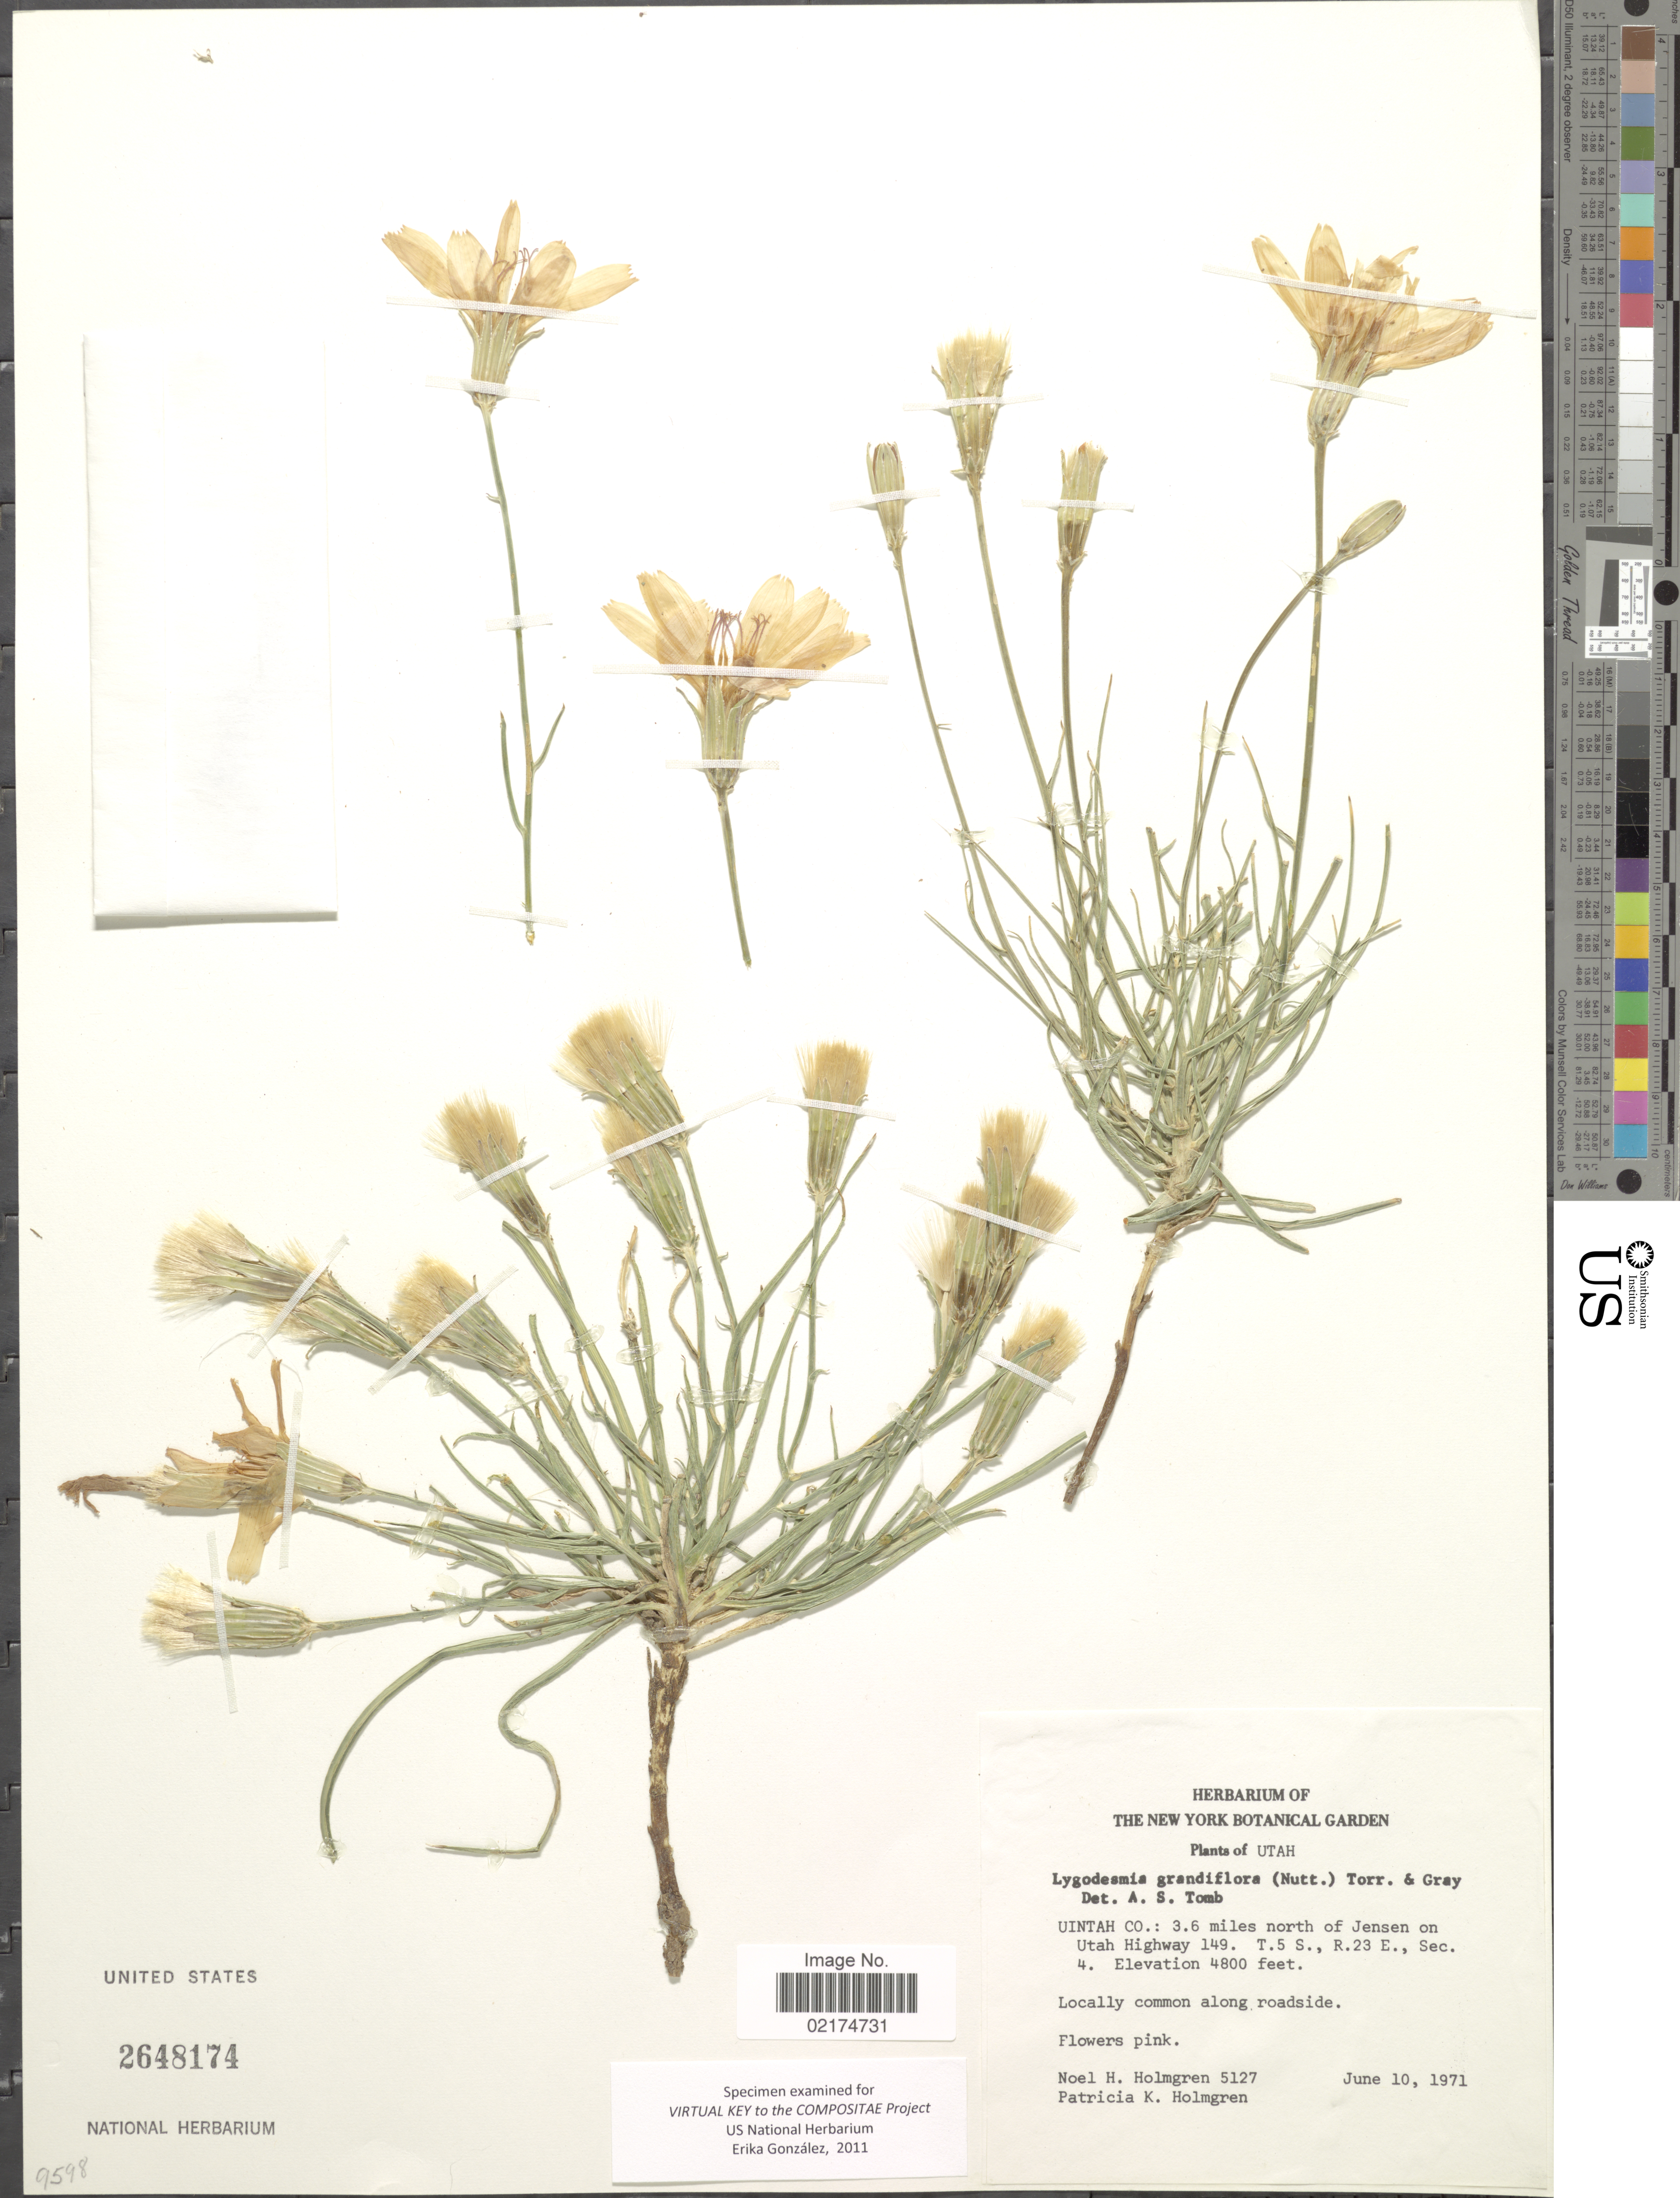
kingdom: Plantae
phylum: Tracheophyta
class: Magnoliopsida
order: Asterales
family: Asteraceae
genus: Lygodesmia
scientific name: Lygodesmia grandiflora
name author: Torr. & A. Gray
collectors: N. H. Holmgren & P. K. Holmgren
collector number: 5127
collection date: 1971-06-10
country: United States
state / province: Utah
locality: Unitah Co.: 3.6 miles north of Jensen on Utah Highway 149. T5S, R23E, Sec. 4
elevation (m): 1463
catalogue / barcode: US 2648174